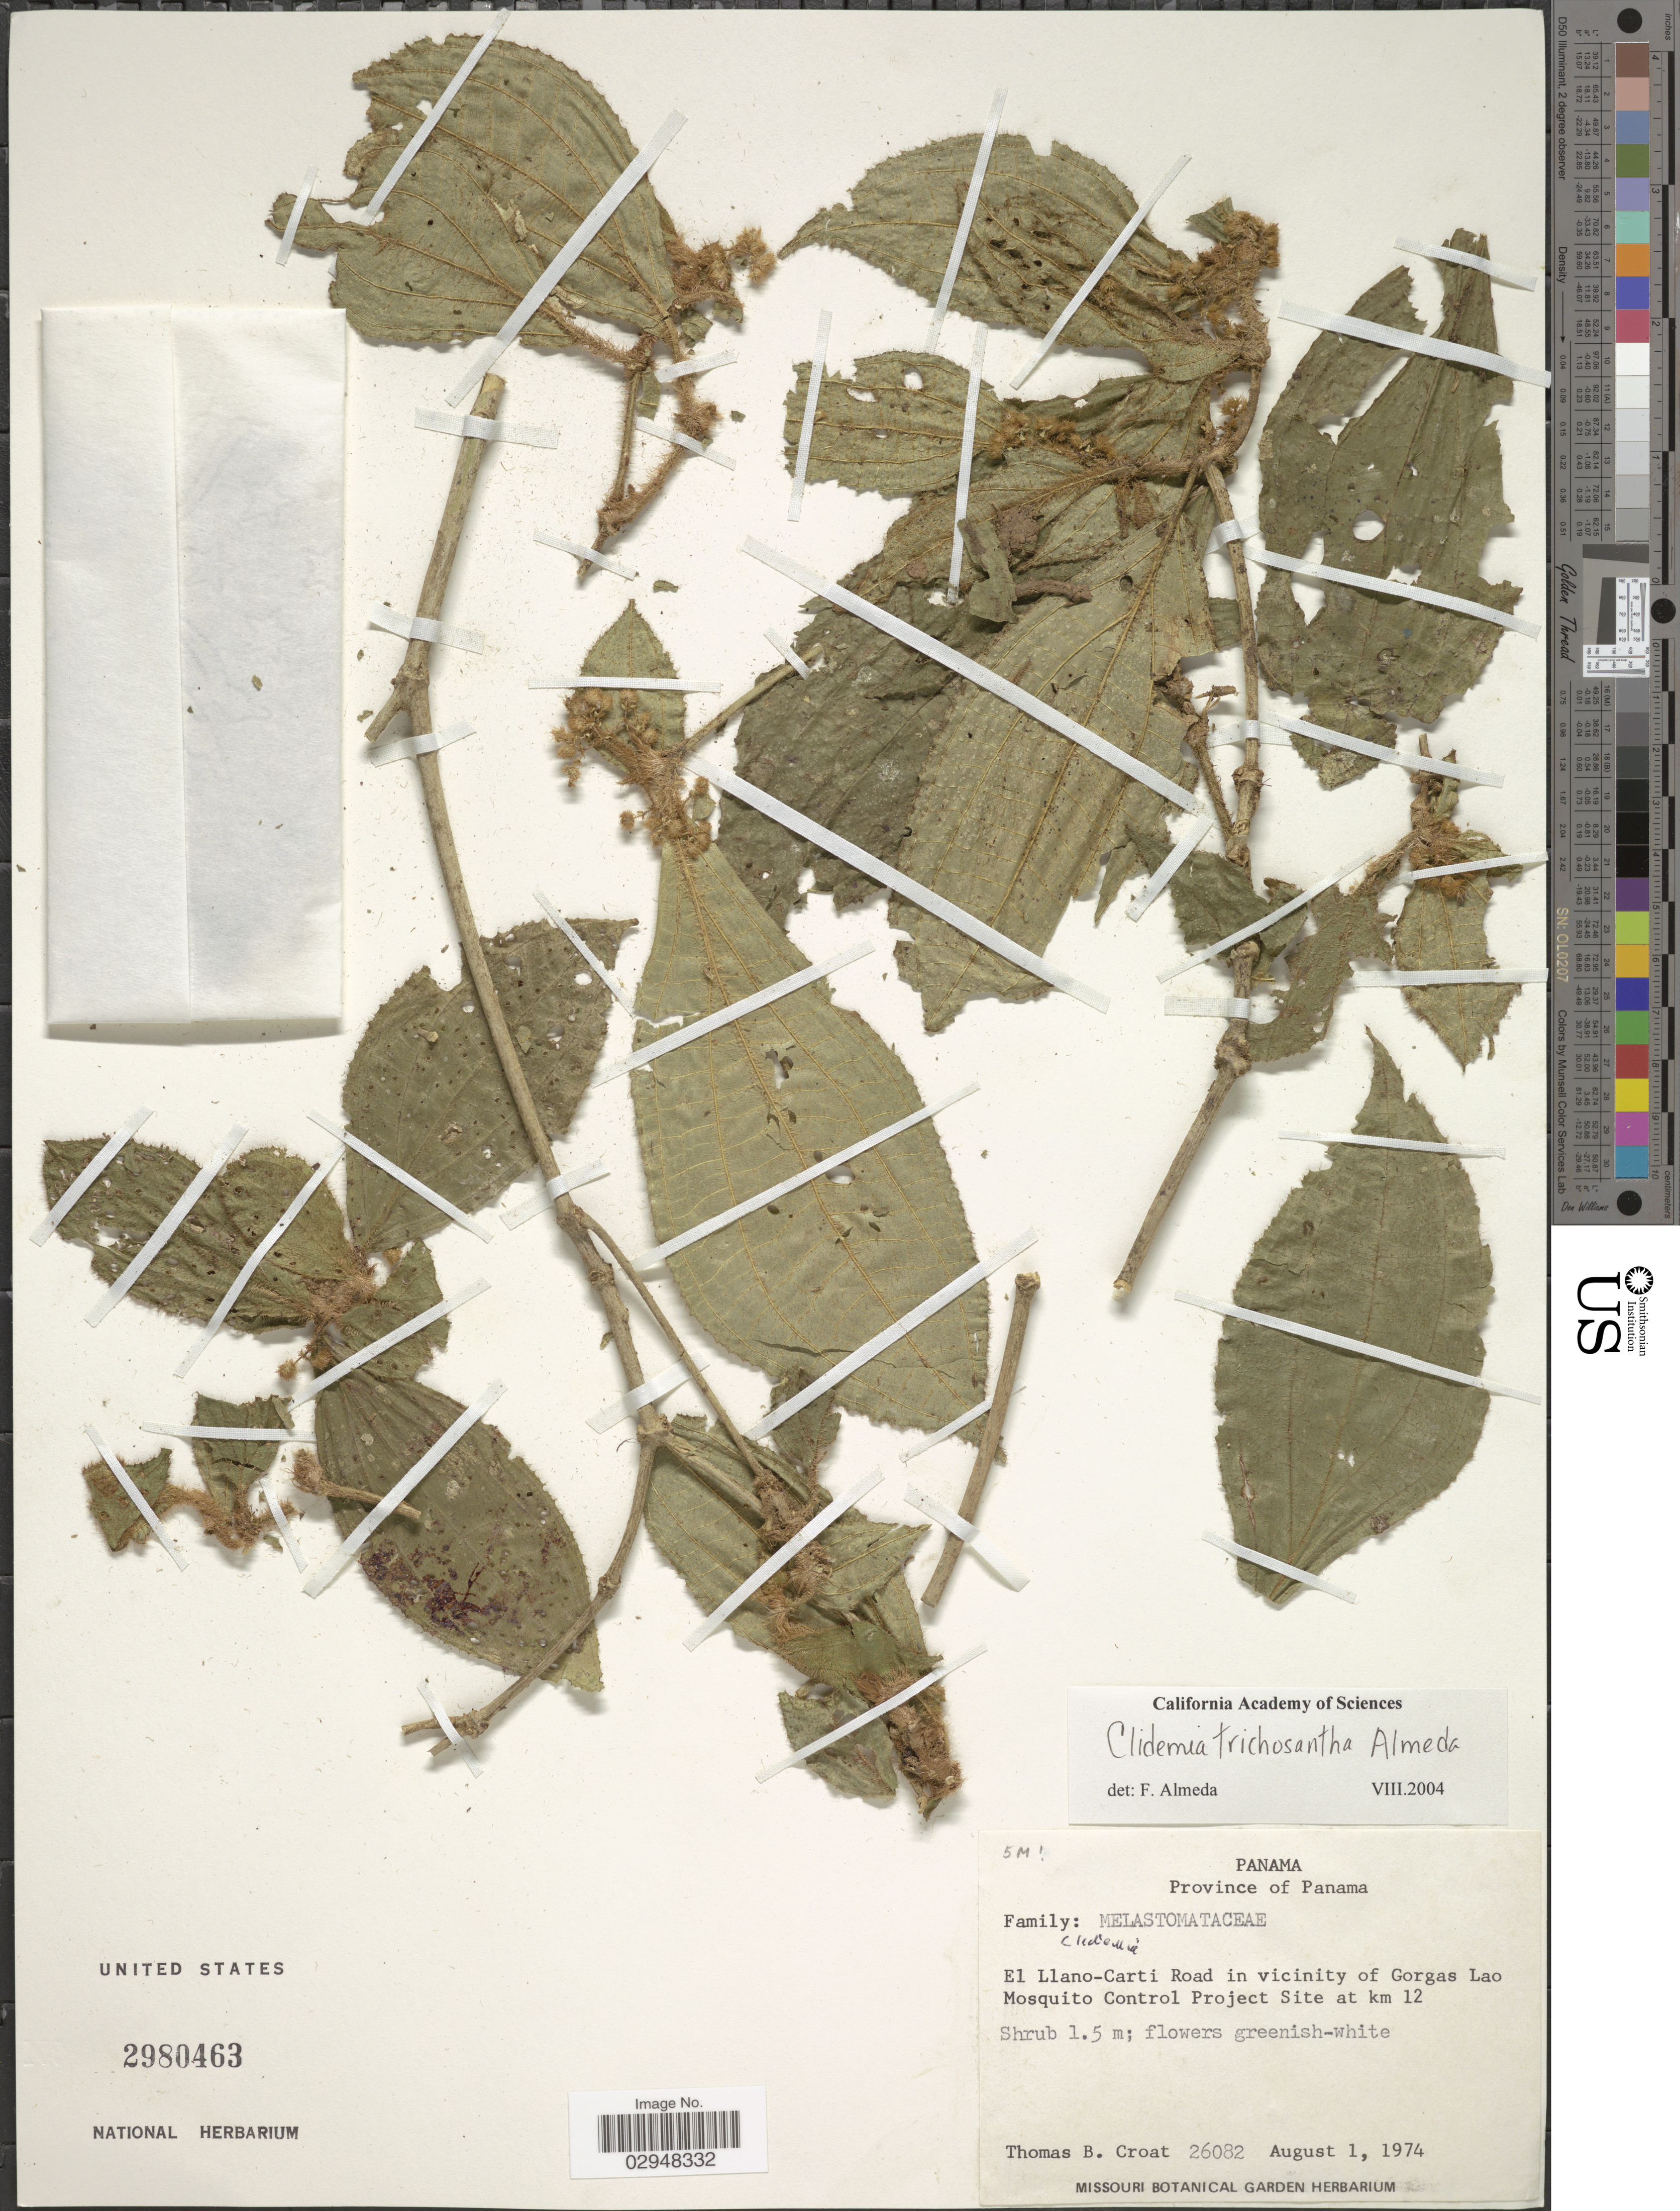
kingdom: Plantae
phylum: Tracheophyta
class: Magnoliopsida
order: Myrtales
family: Melastomataceae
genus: Clidemia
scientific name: Clidemia trichosantha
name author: Almeda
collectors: T. B. Croat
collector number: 26082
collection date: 1974-08-01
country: Panama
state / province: Panamá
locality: El Llano-Carti Road in vicinity of Gorgas Lao Mosquito Control Project Site at km 12.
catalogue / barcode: US 2980463